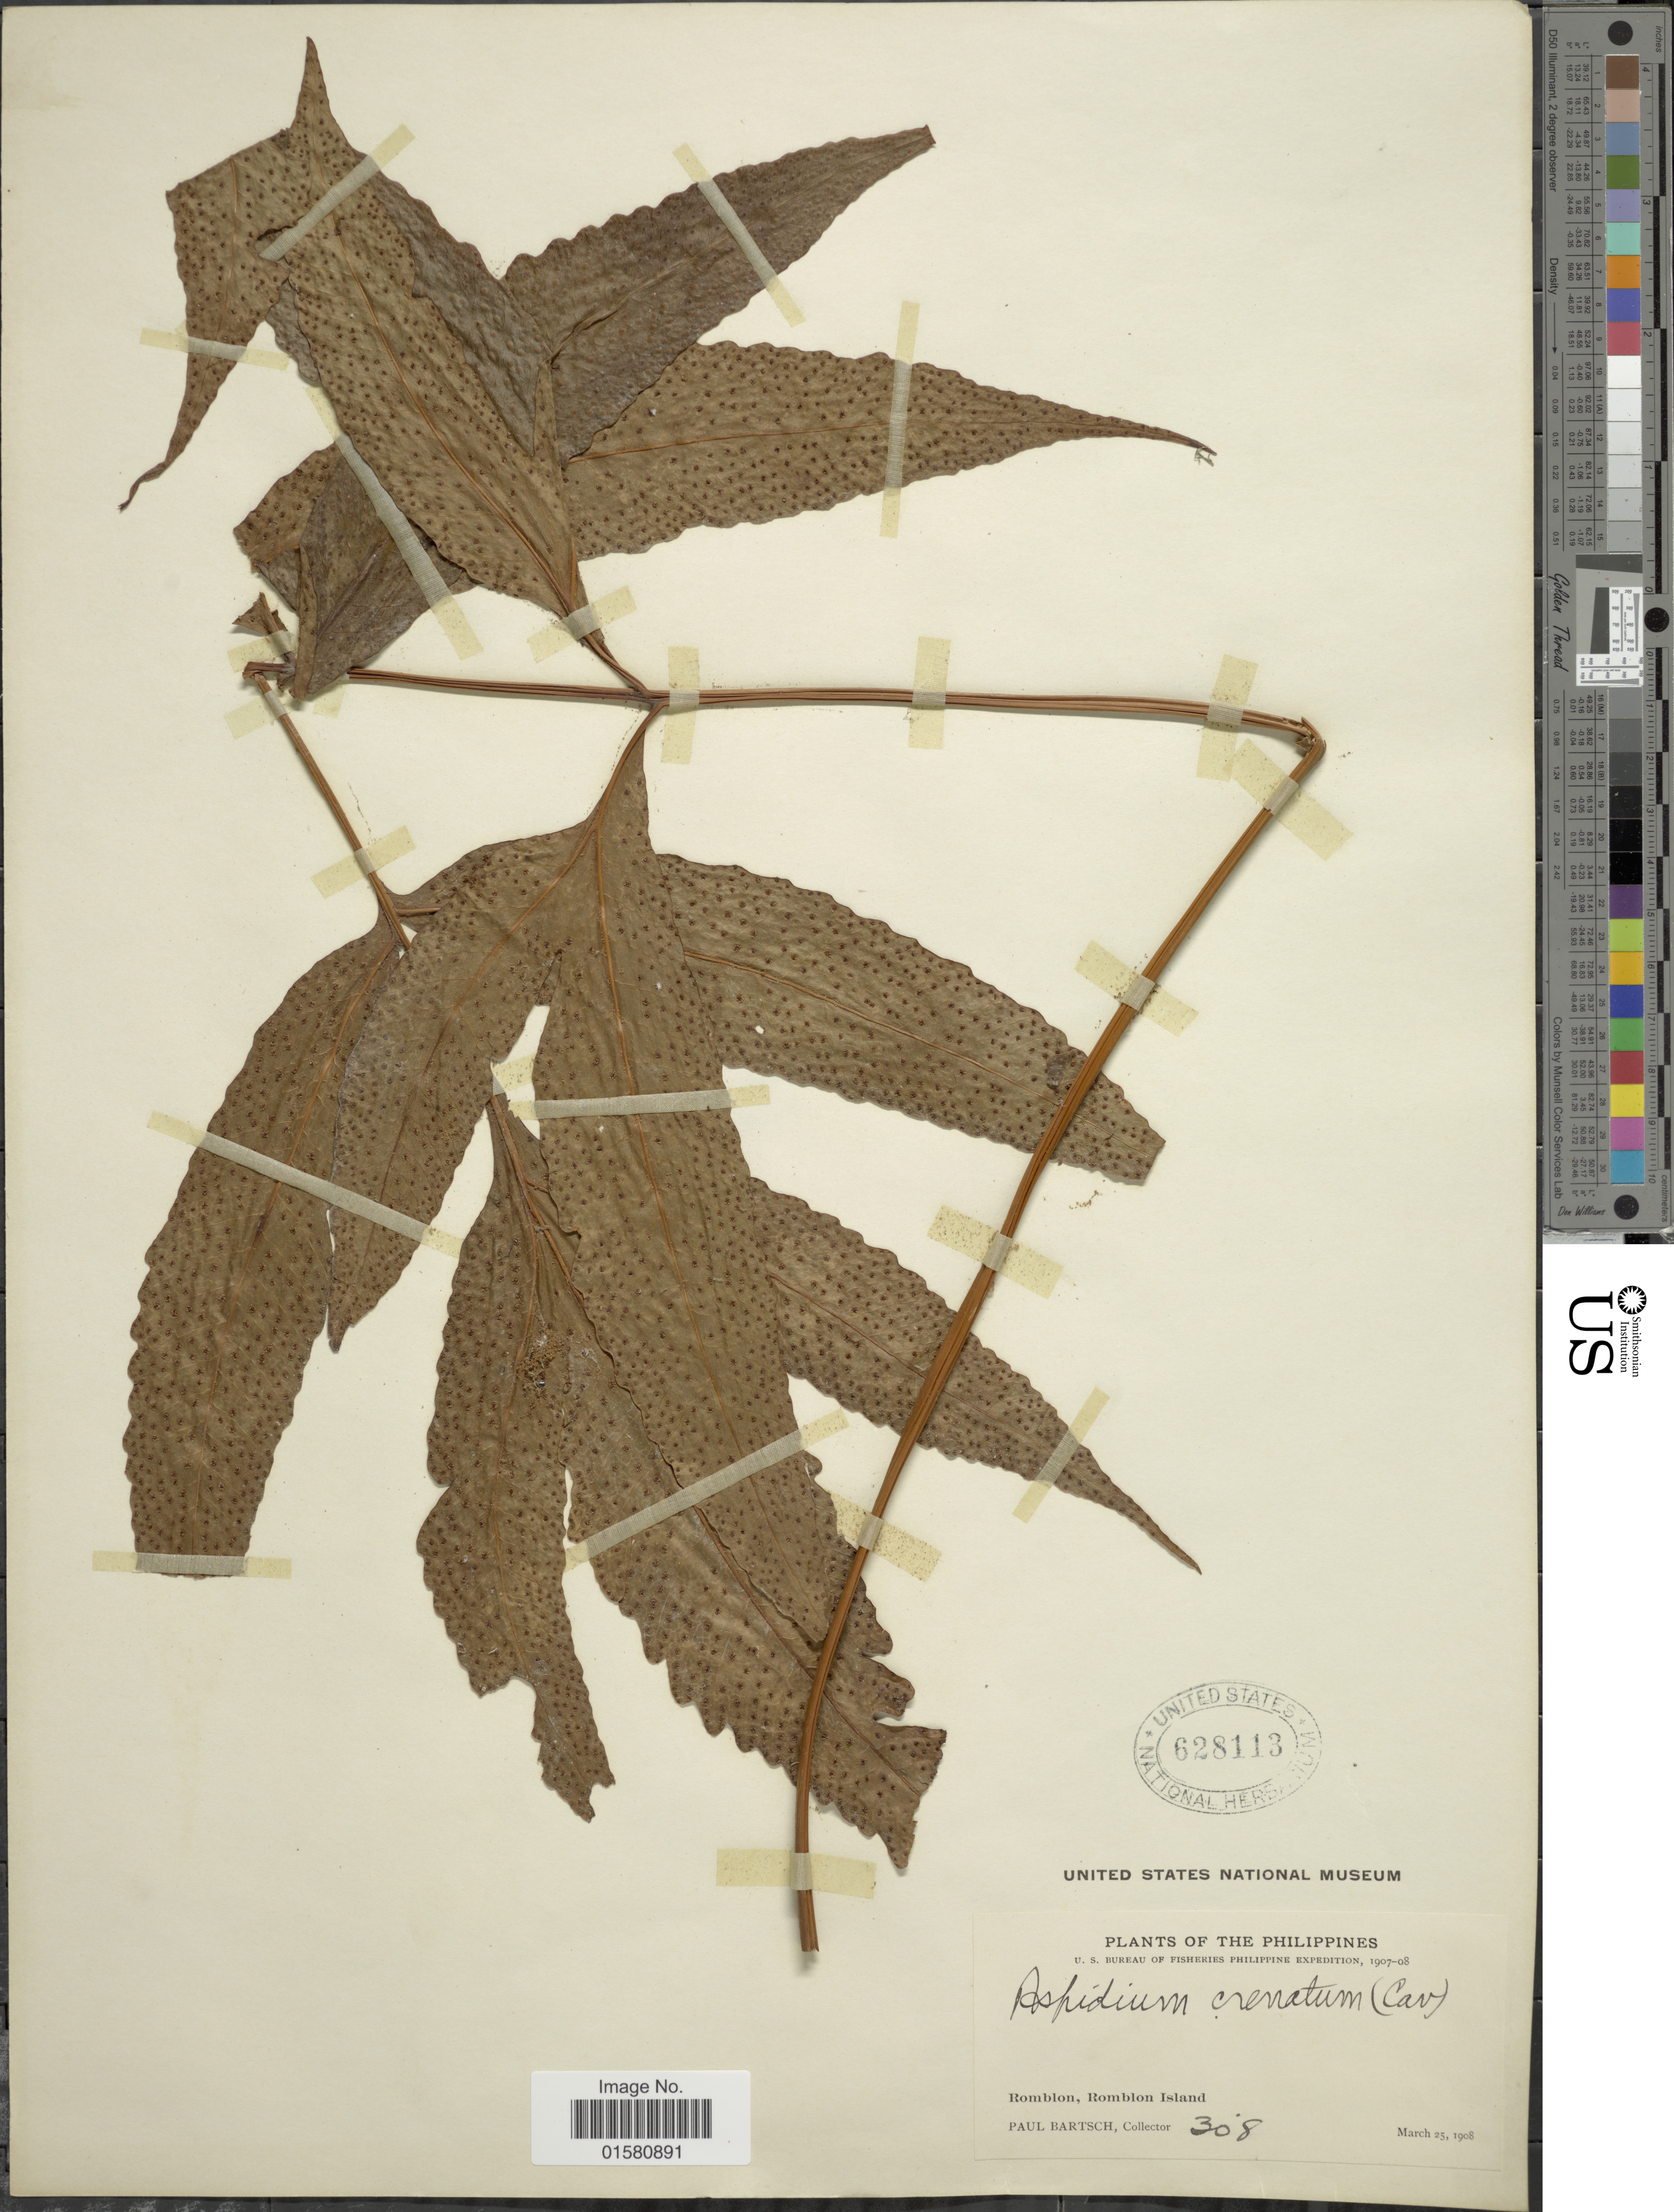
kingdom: Plantae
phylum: Tracheophyta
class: Polypodiopsida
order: Polypodiales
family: Tectariaceae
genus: Tectaria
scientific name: Tectaria crenata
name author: Cav.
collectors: P. Bartsch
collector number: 308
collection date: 1908-03-25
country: Philippines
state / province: Mimaropa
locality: Romblon, Romblon Island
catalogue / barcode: US 628113